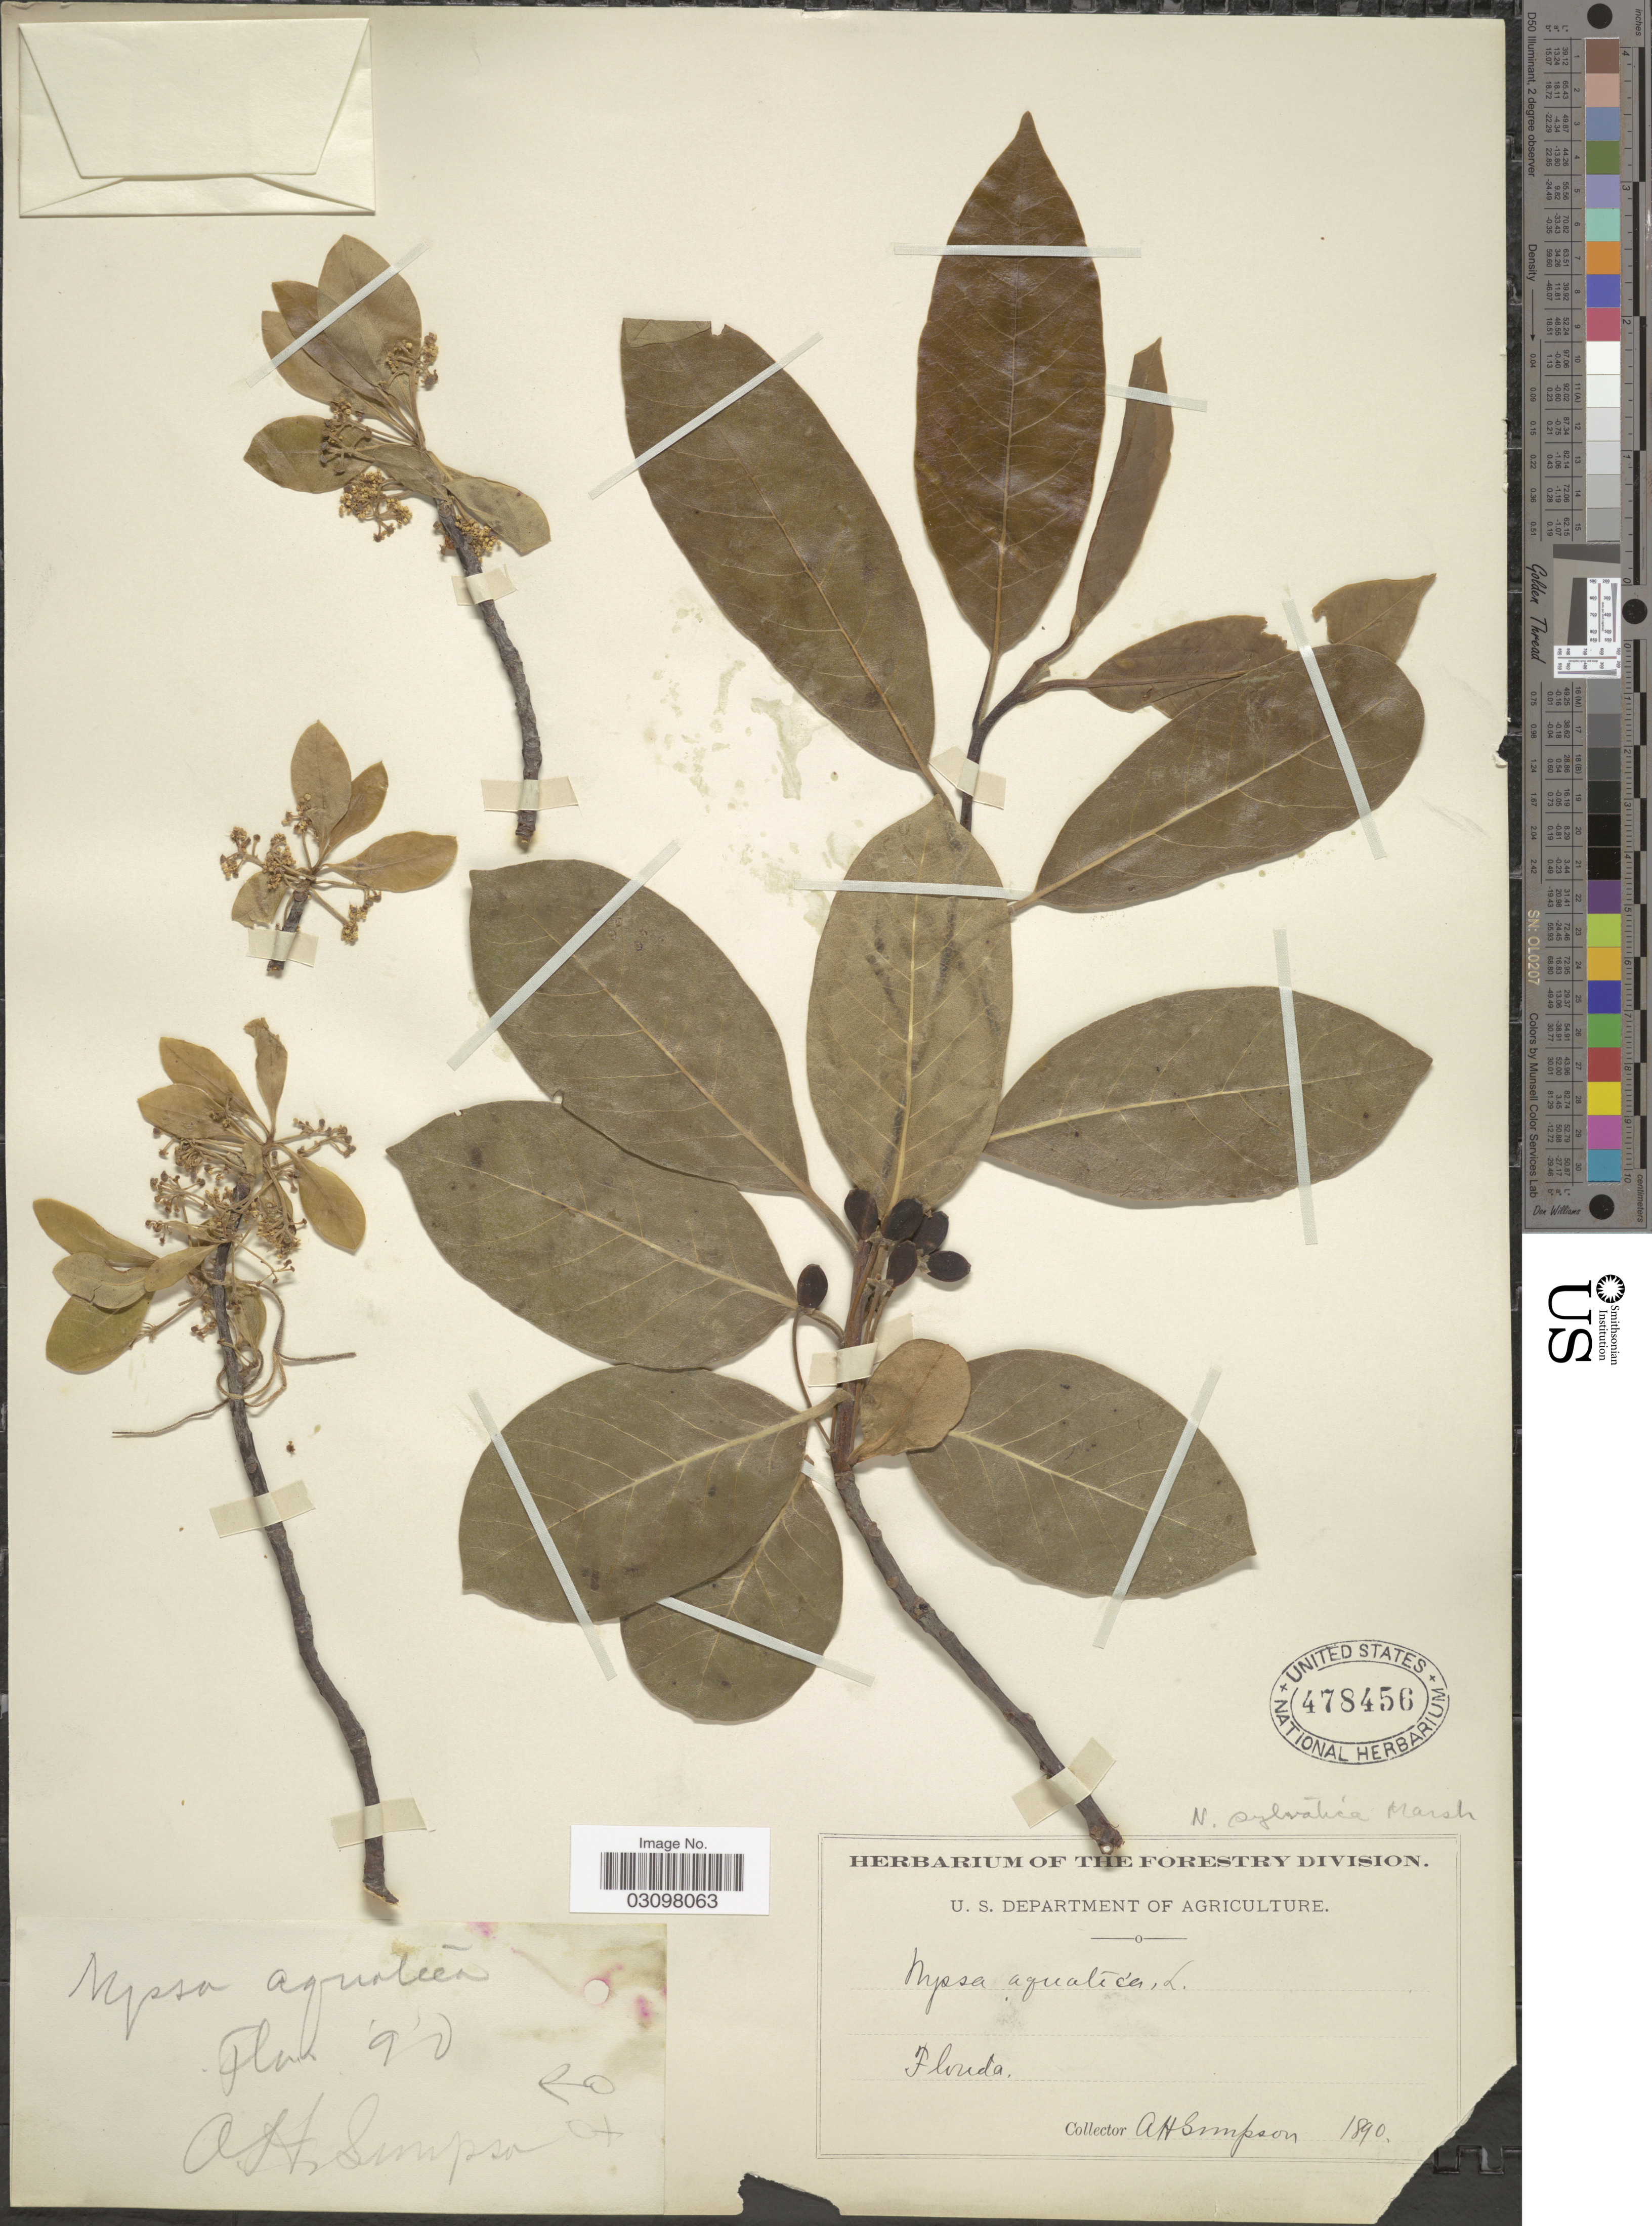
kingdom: Plantae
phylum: Tracheophyta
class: Magnoliopsida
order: Cornales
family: Nyssaceae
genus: Nyssa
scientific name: Nyssa sylvatica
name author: Marshall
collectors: A. Simpson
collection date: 1890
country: United States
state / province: Florida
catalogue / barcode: US 478456